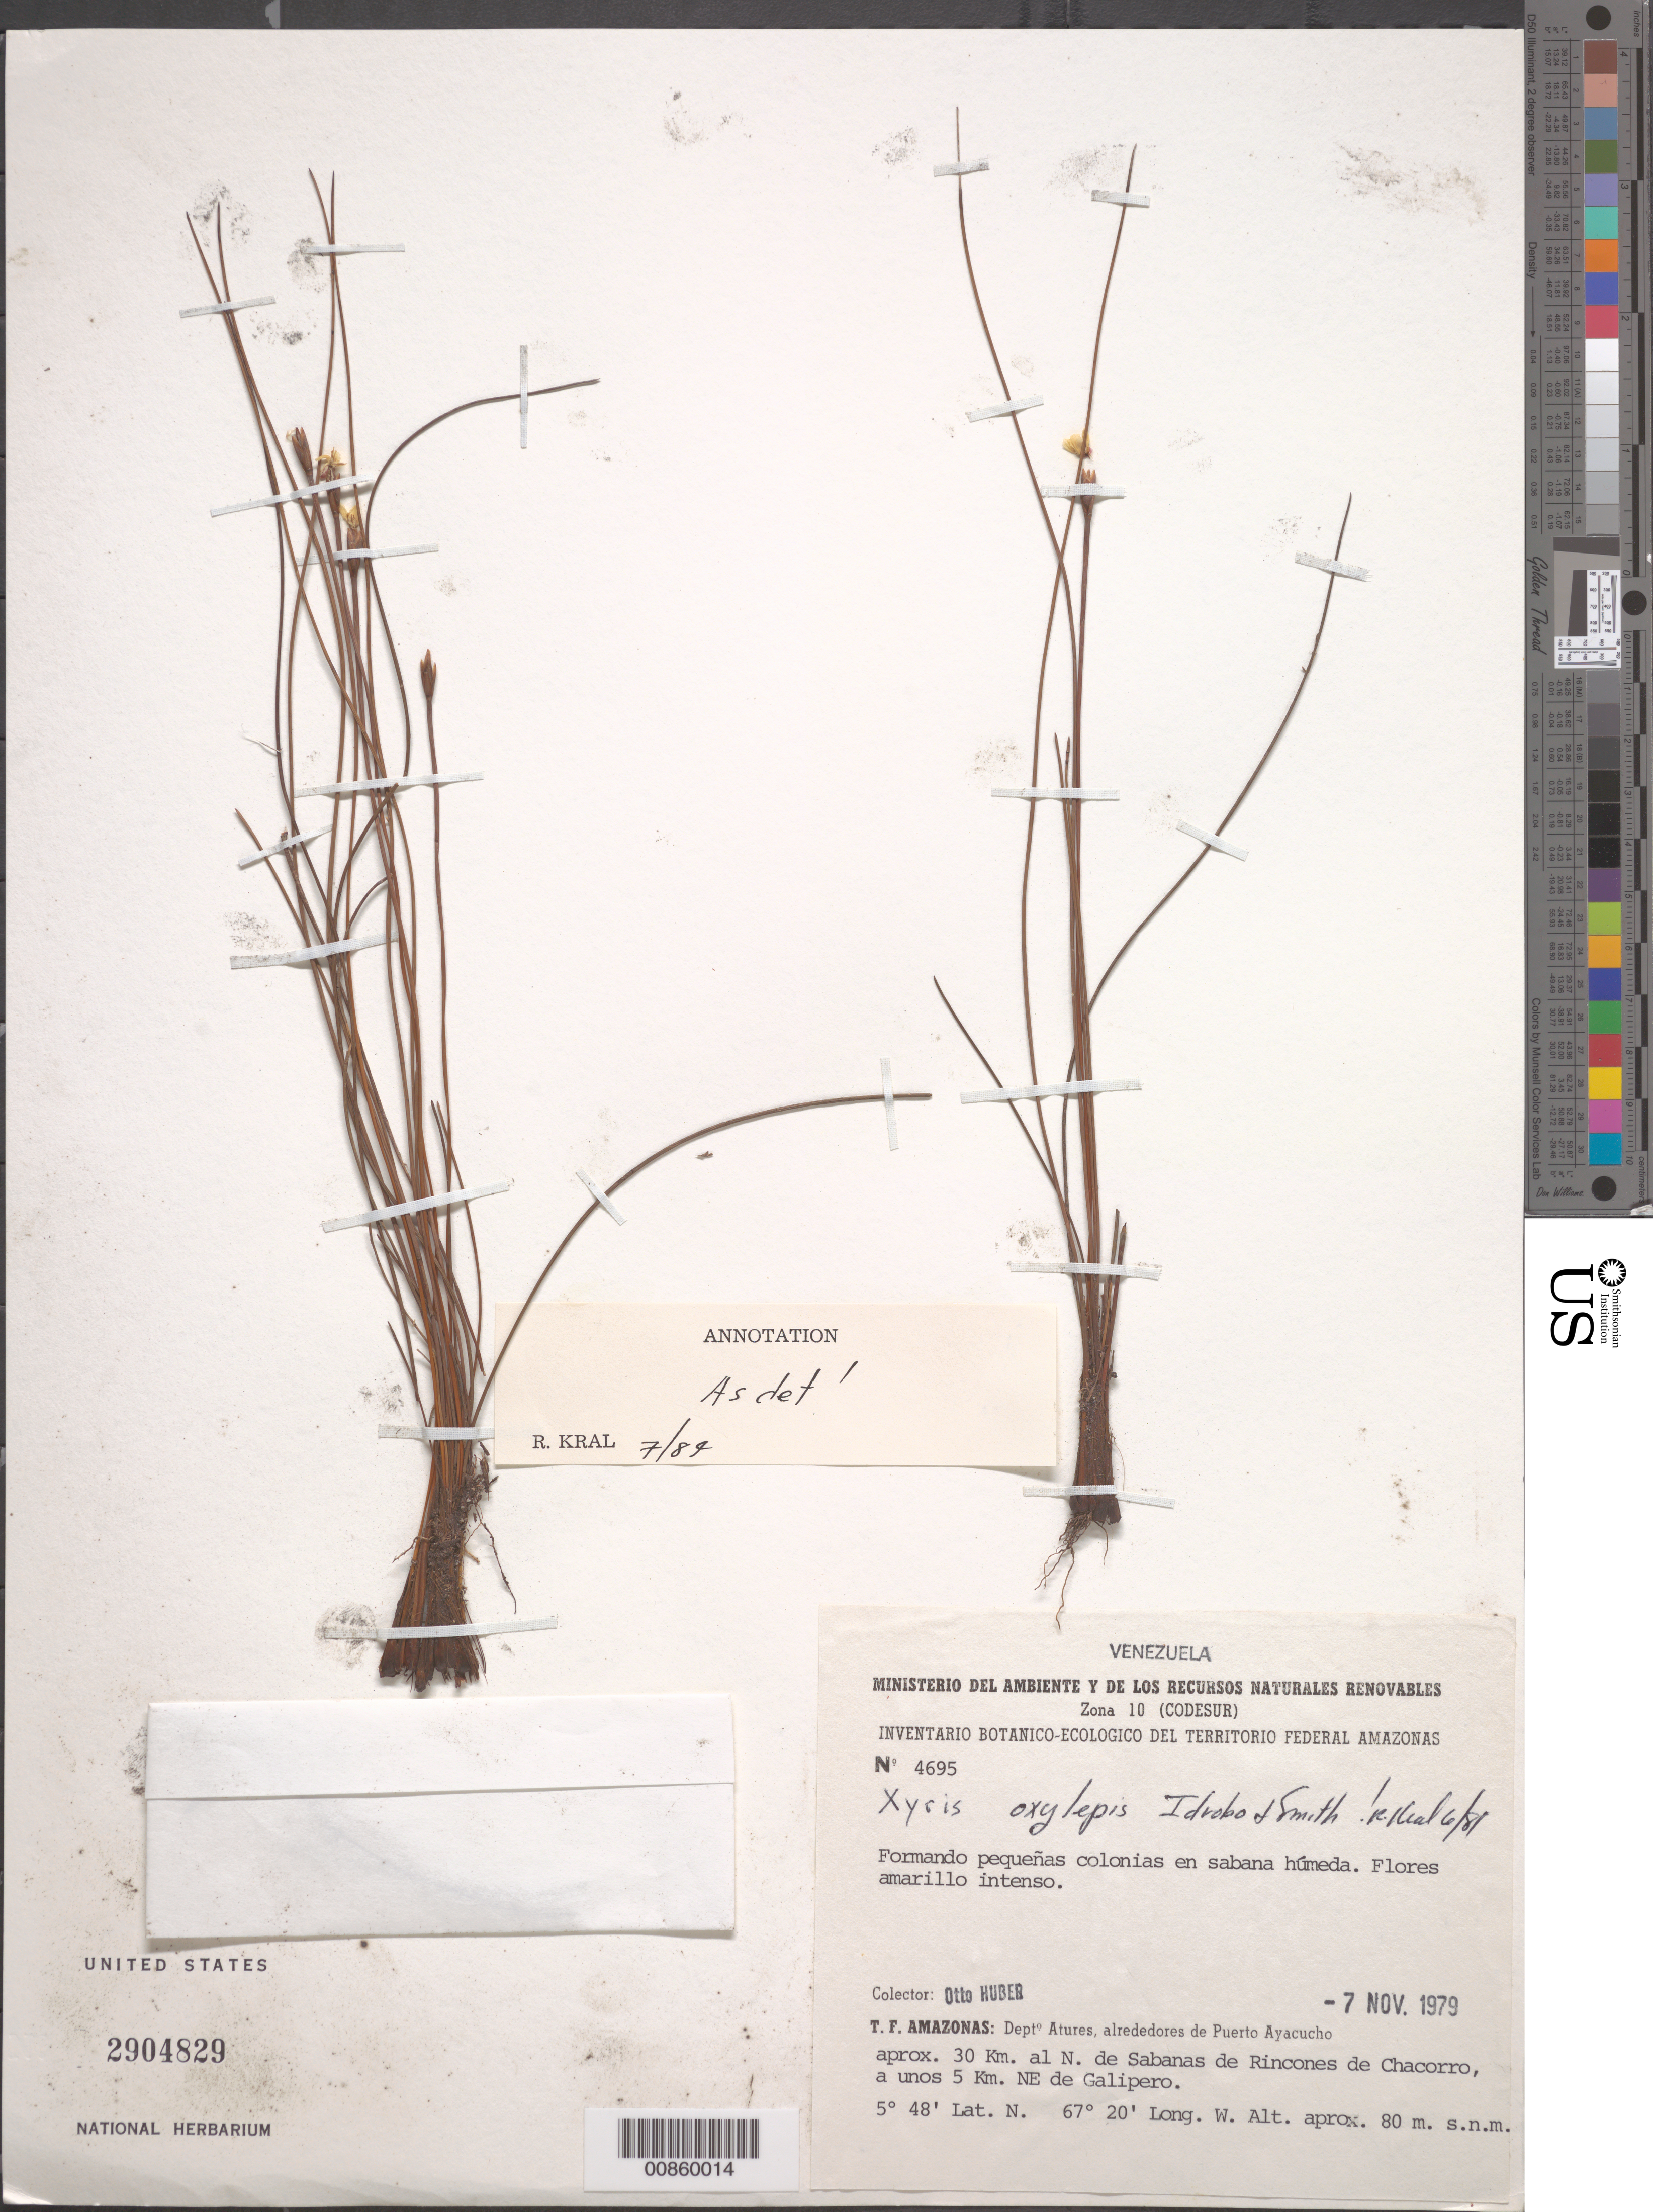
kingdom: Plantae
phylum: Tracheophyta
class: Liliopsida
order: Poales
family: Xyridaceae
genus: Xyris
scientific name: Xyris oxylepis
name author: Idrobo & L.B. Sm.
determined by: Kral, Robert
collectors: O. Huber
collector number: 4695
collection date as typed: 7-Nov-79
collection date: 1979-11-07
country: Venezuela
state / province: Amazonas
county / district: Atures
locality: Puerto Ayacucho, aprox. 30 km N; Sabanas de Rincones de Chacorro, a unos 5 km al NE de Galipero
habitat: Sabana húmeda.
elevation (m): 80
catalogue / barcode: US 2904829